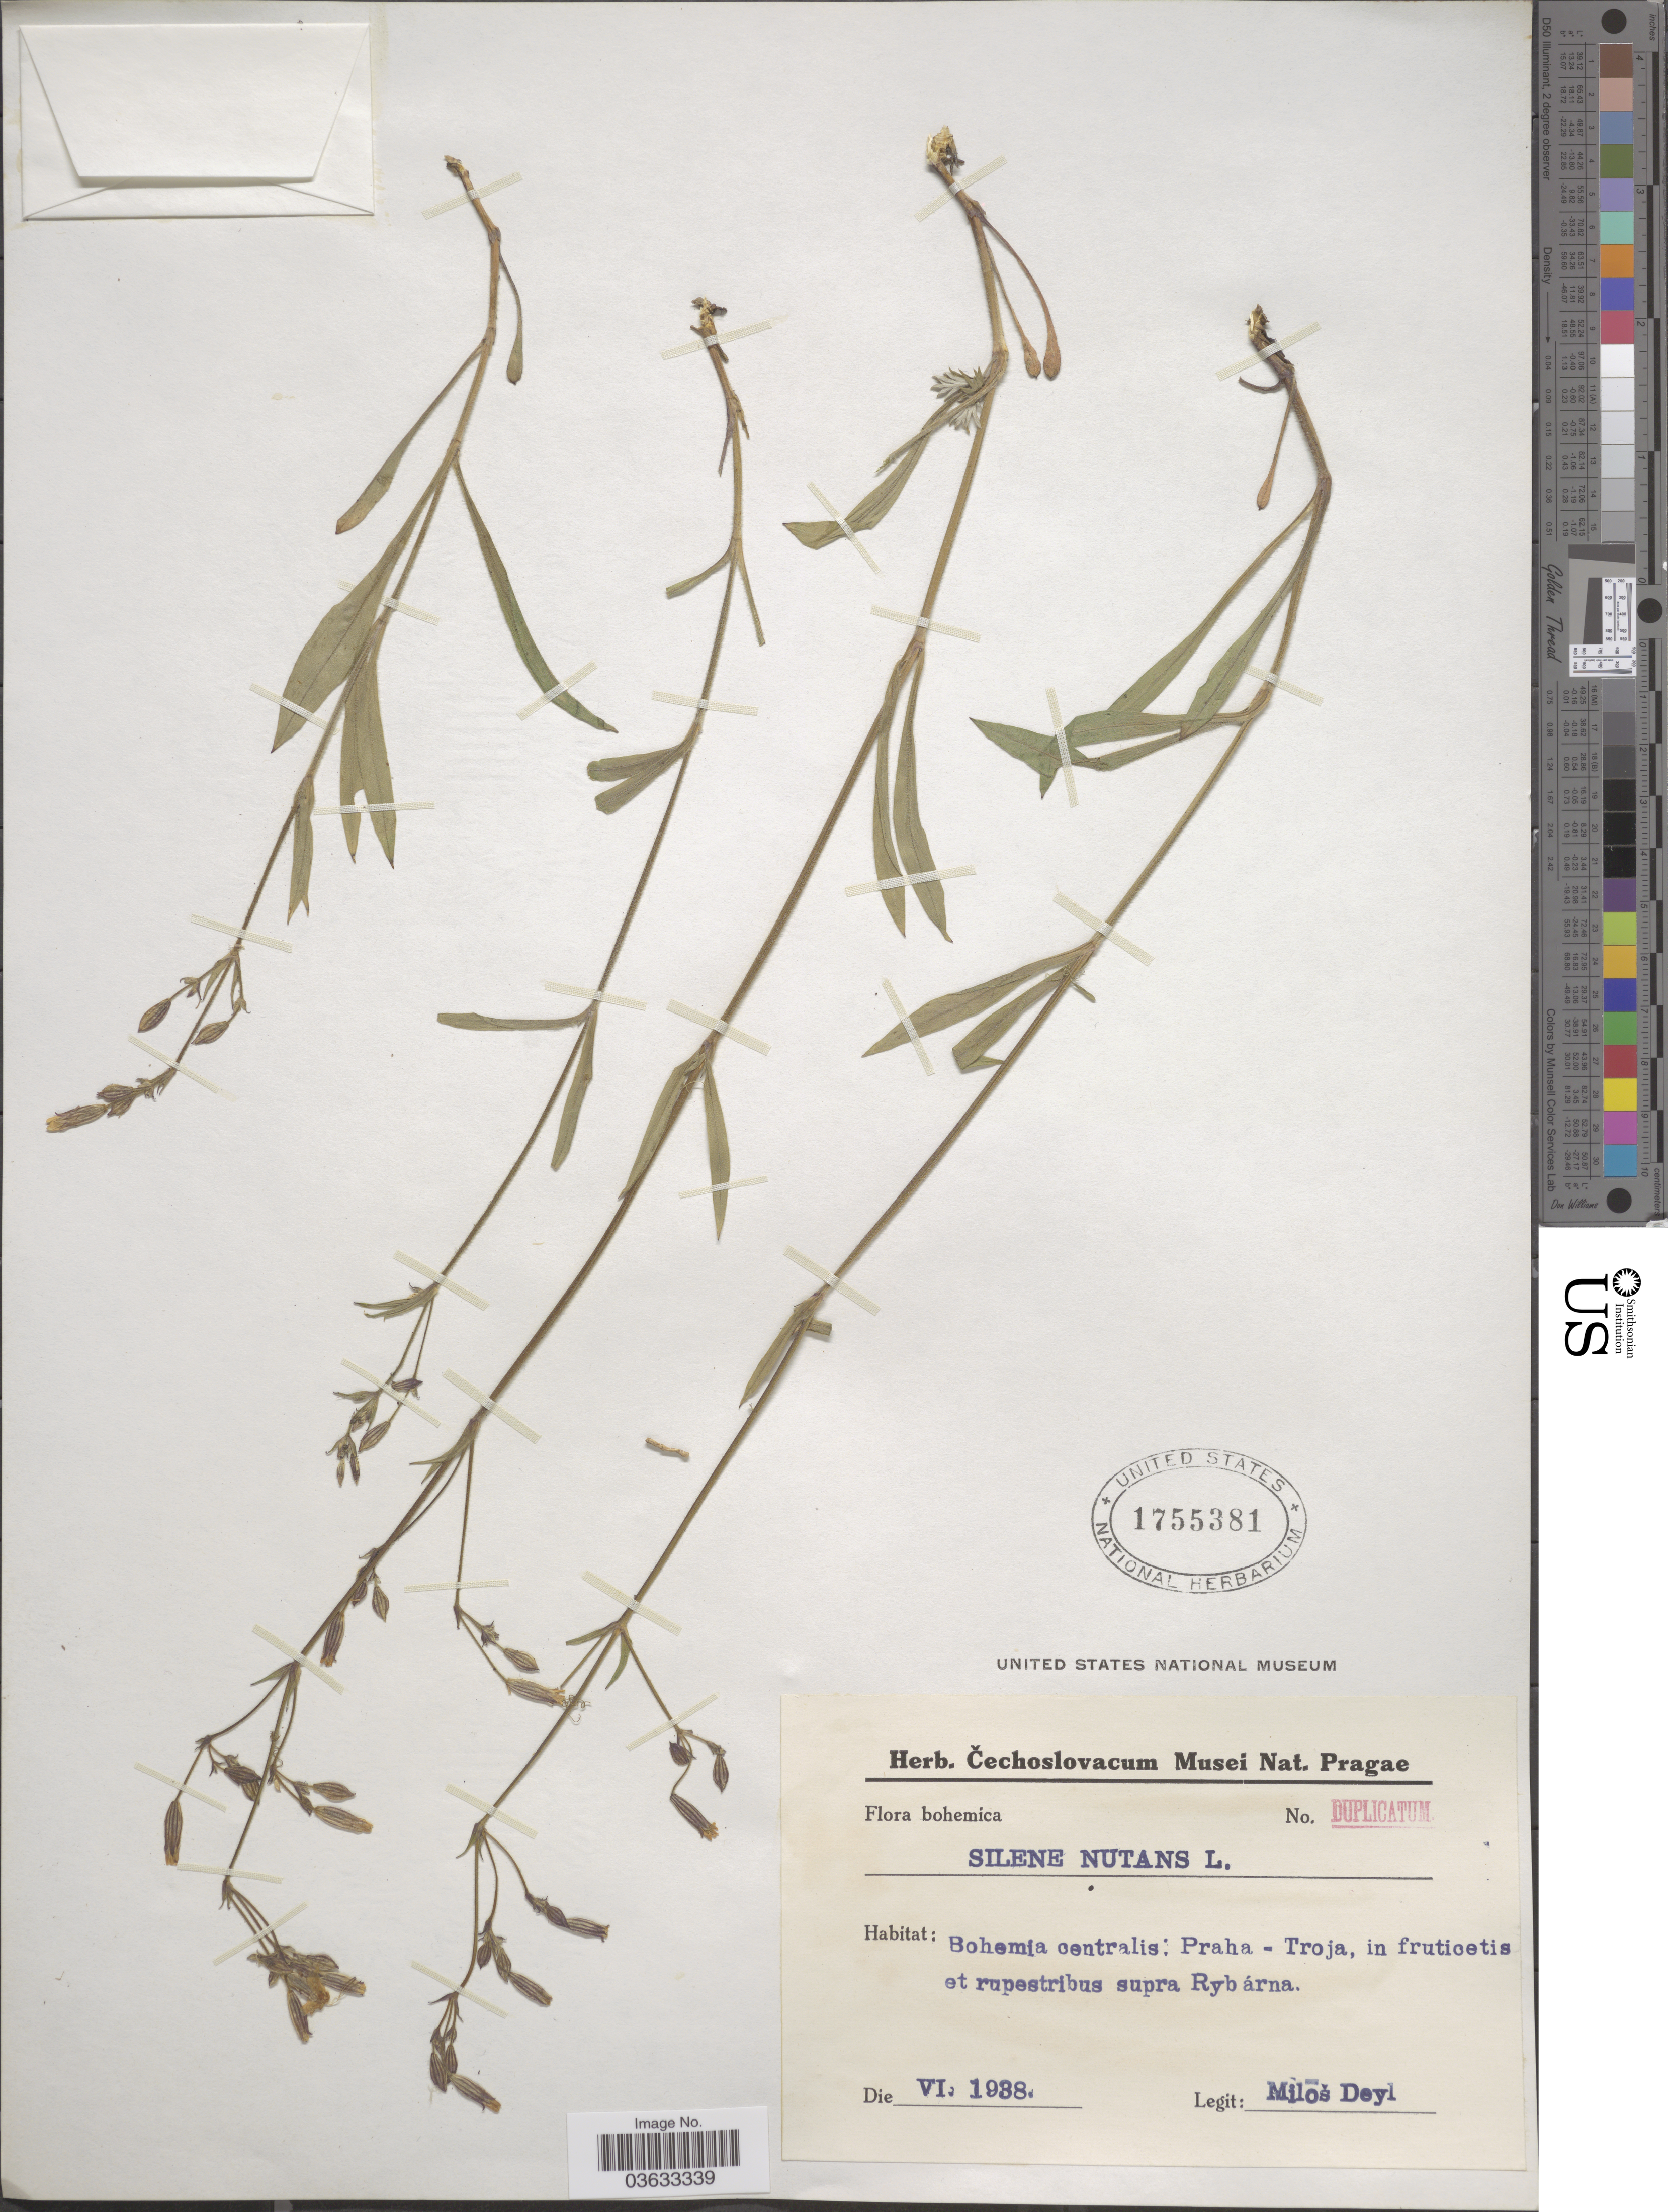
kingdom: Plantae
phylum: Tracheophyta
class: Magnoliopsida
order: Caryophyllales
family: Caryophyllaceae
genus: Silene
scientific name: Silene nutans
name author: L.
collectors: M. Deyl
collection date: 1938-06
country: Czechia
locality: Bohemica. Bohemia centralis: Praha - Troja, in fruticetis et rupestribus supra Rybárna.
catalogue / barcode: US 1755381